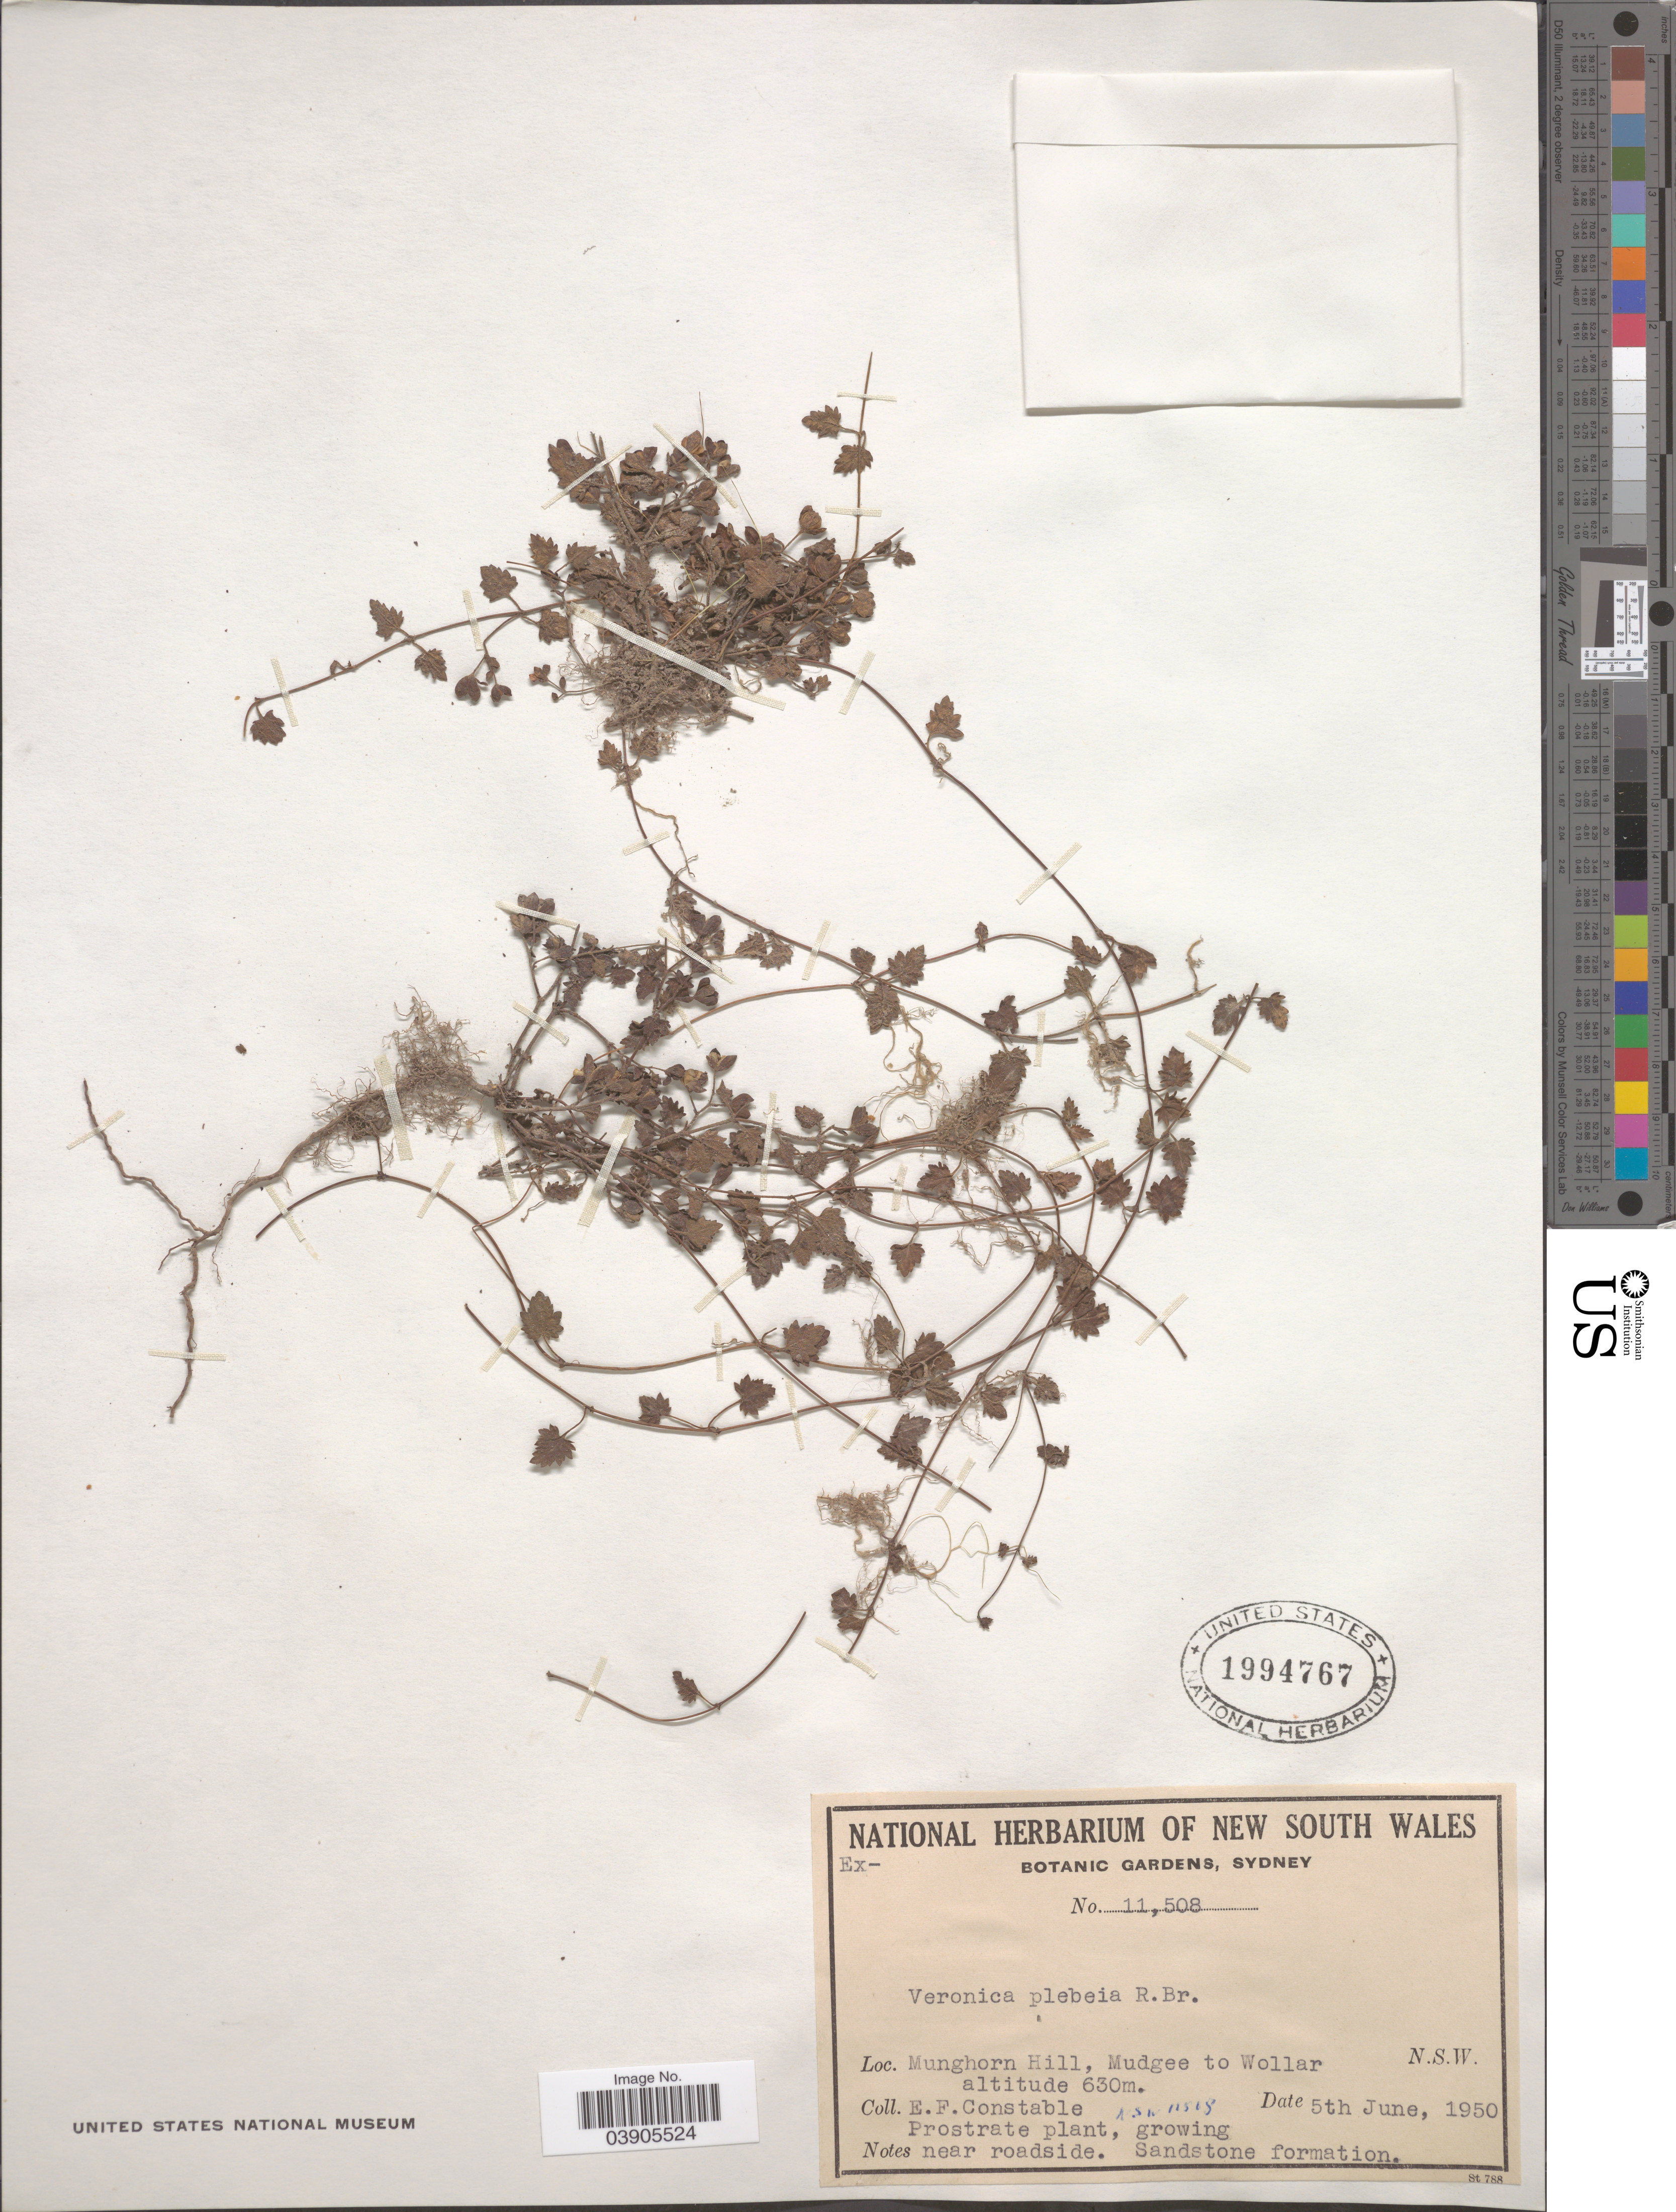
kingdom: Plantae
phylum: Tracheophyta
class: Magnoliopsida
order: Lamiales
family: Plantaginaceae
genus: Veronica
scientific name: Veronica plebeia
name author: R. Br.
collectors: E. F. Constable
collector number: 11508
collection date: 1950-06-05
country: Australia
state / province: New South Wales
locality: Munghorn Hill, Mudgee to Wollar.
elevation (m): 630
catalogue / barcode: US 1994767